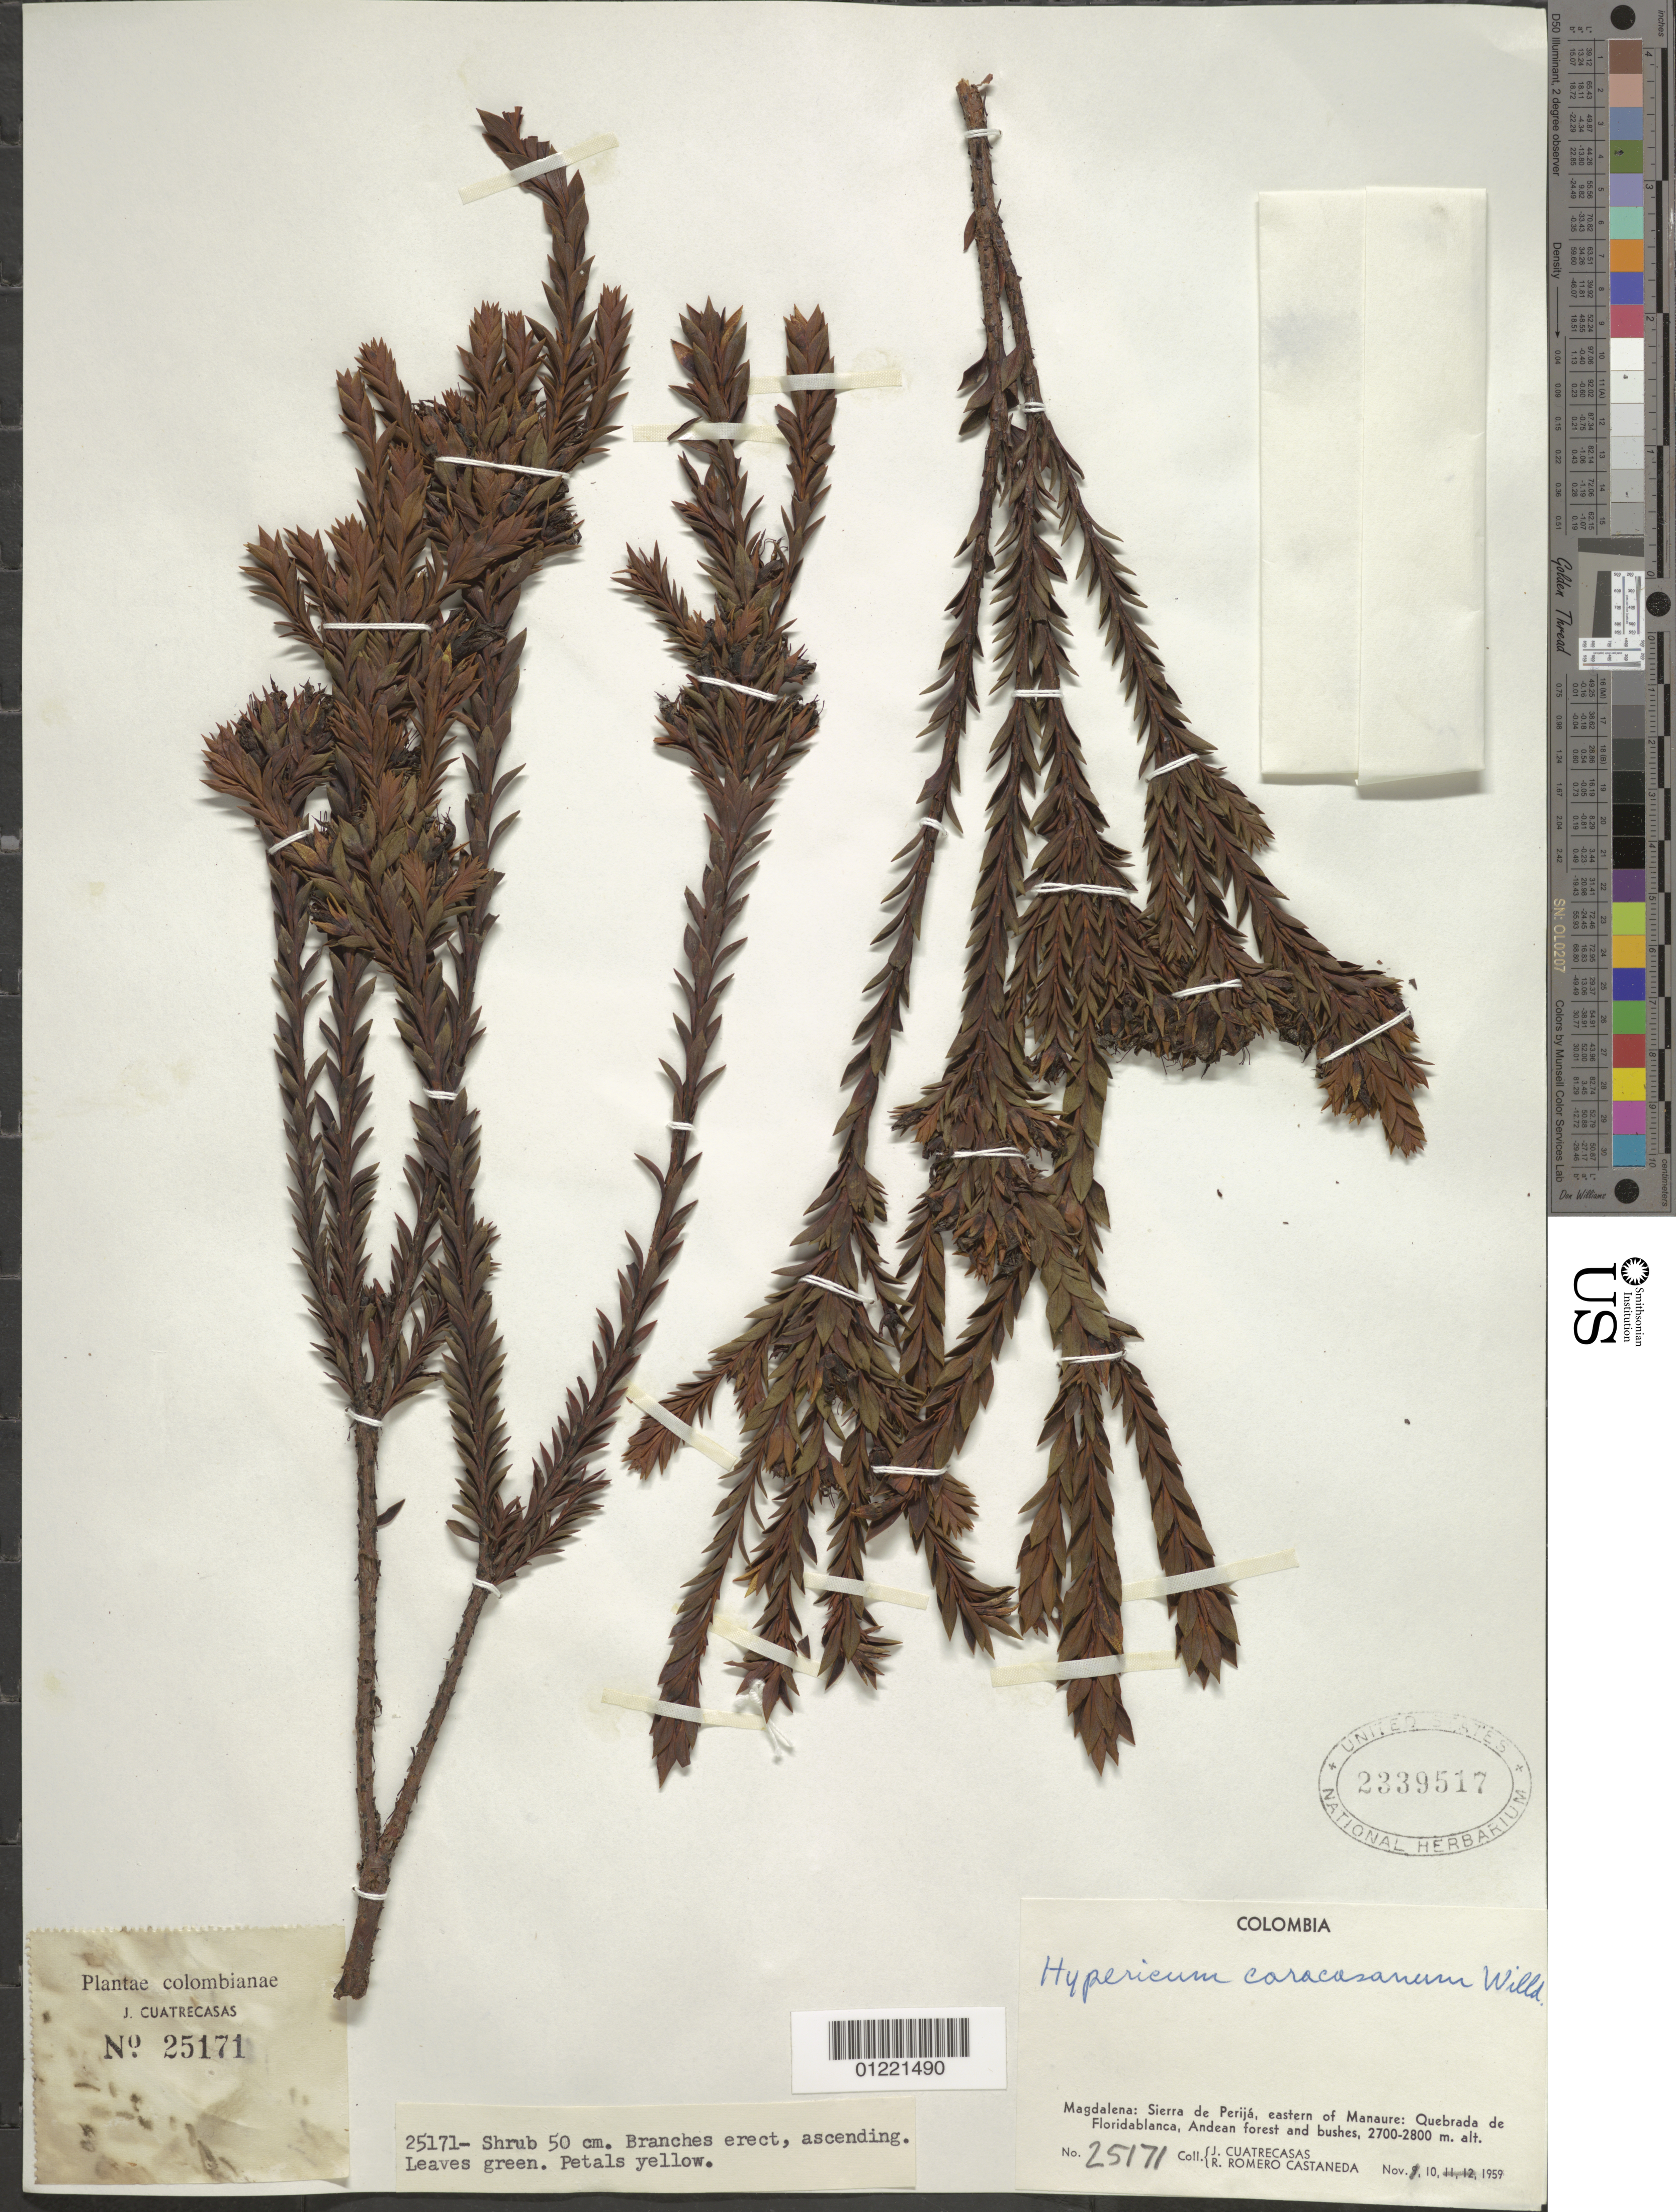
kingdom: Plantae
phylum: Tracheophyta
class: Magnoliopsida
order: Malpighiales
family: Hypericaceae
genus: Hypericum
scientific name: Hypericum caracasanum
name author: Willd.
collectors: J. Cuatrecasas & R. Romero Castañeda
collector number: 25171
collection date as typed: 10 Nov 1959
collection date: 1959-11-10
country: Colombia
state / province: Magdalena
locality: Sierra de Perijá, E of Manaure, Quebrada de Floridablanca.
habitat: Andean forest and bushes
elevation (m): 2700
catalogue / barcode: US 2339517